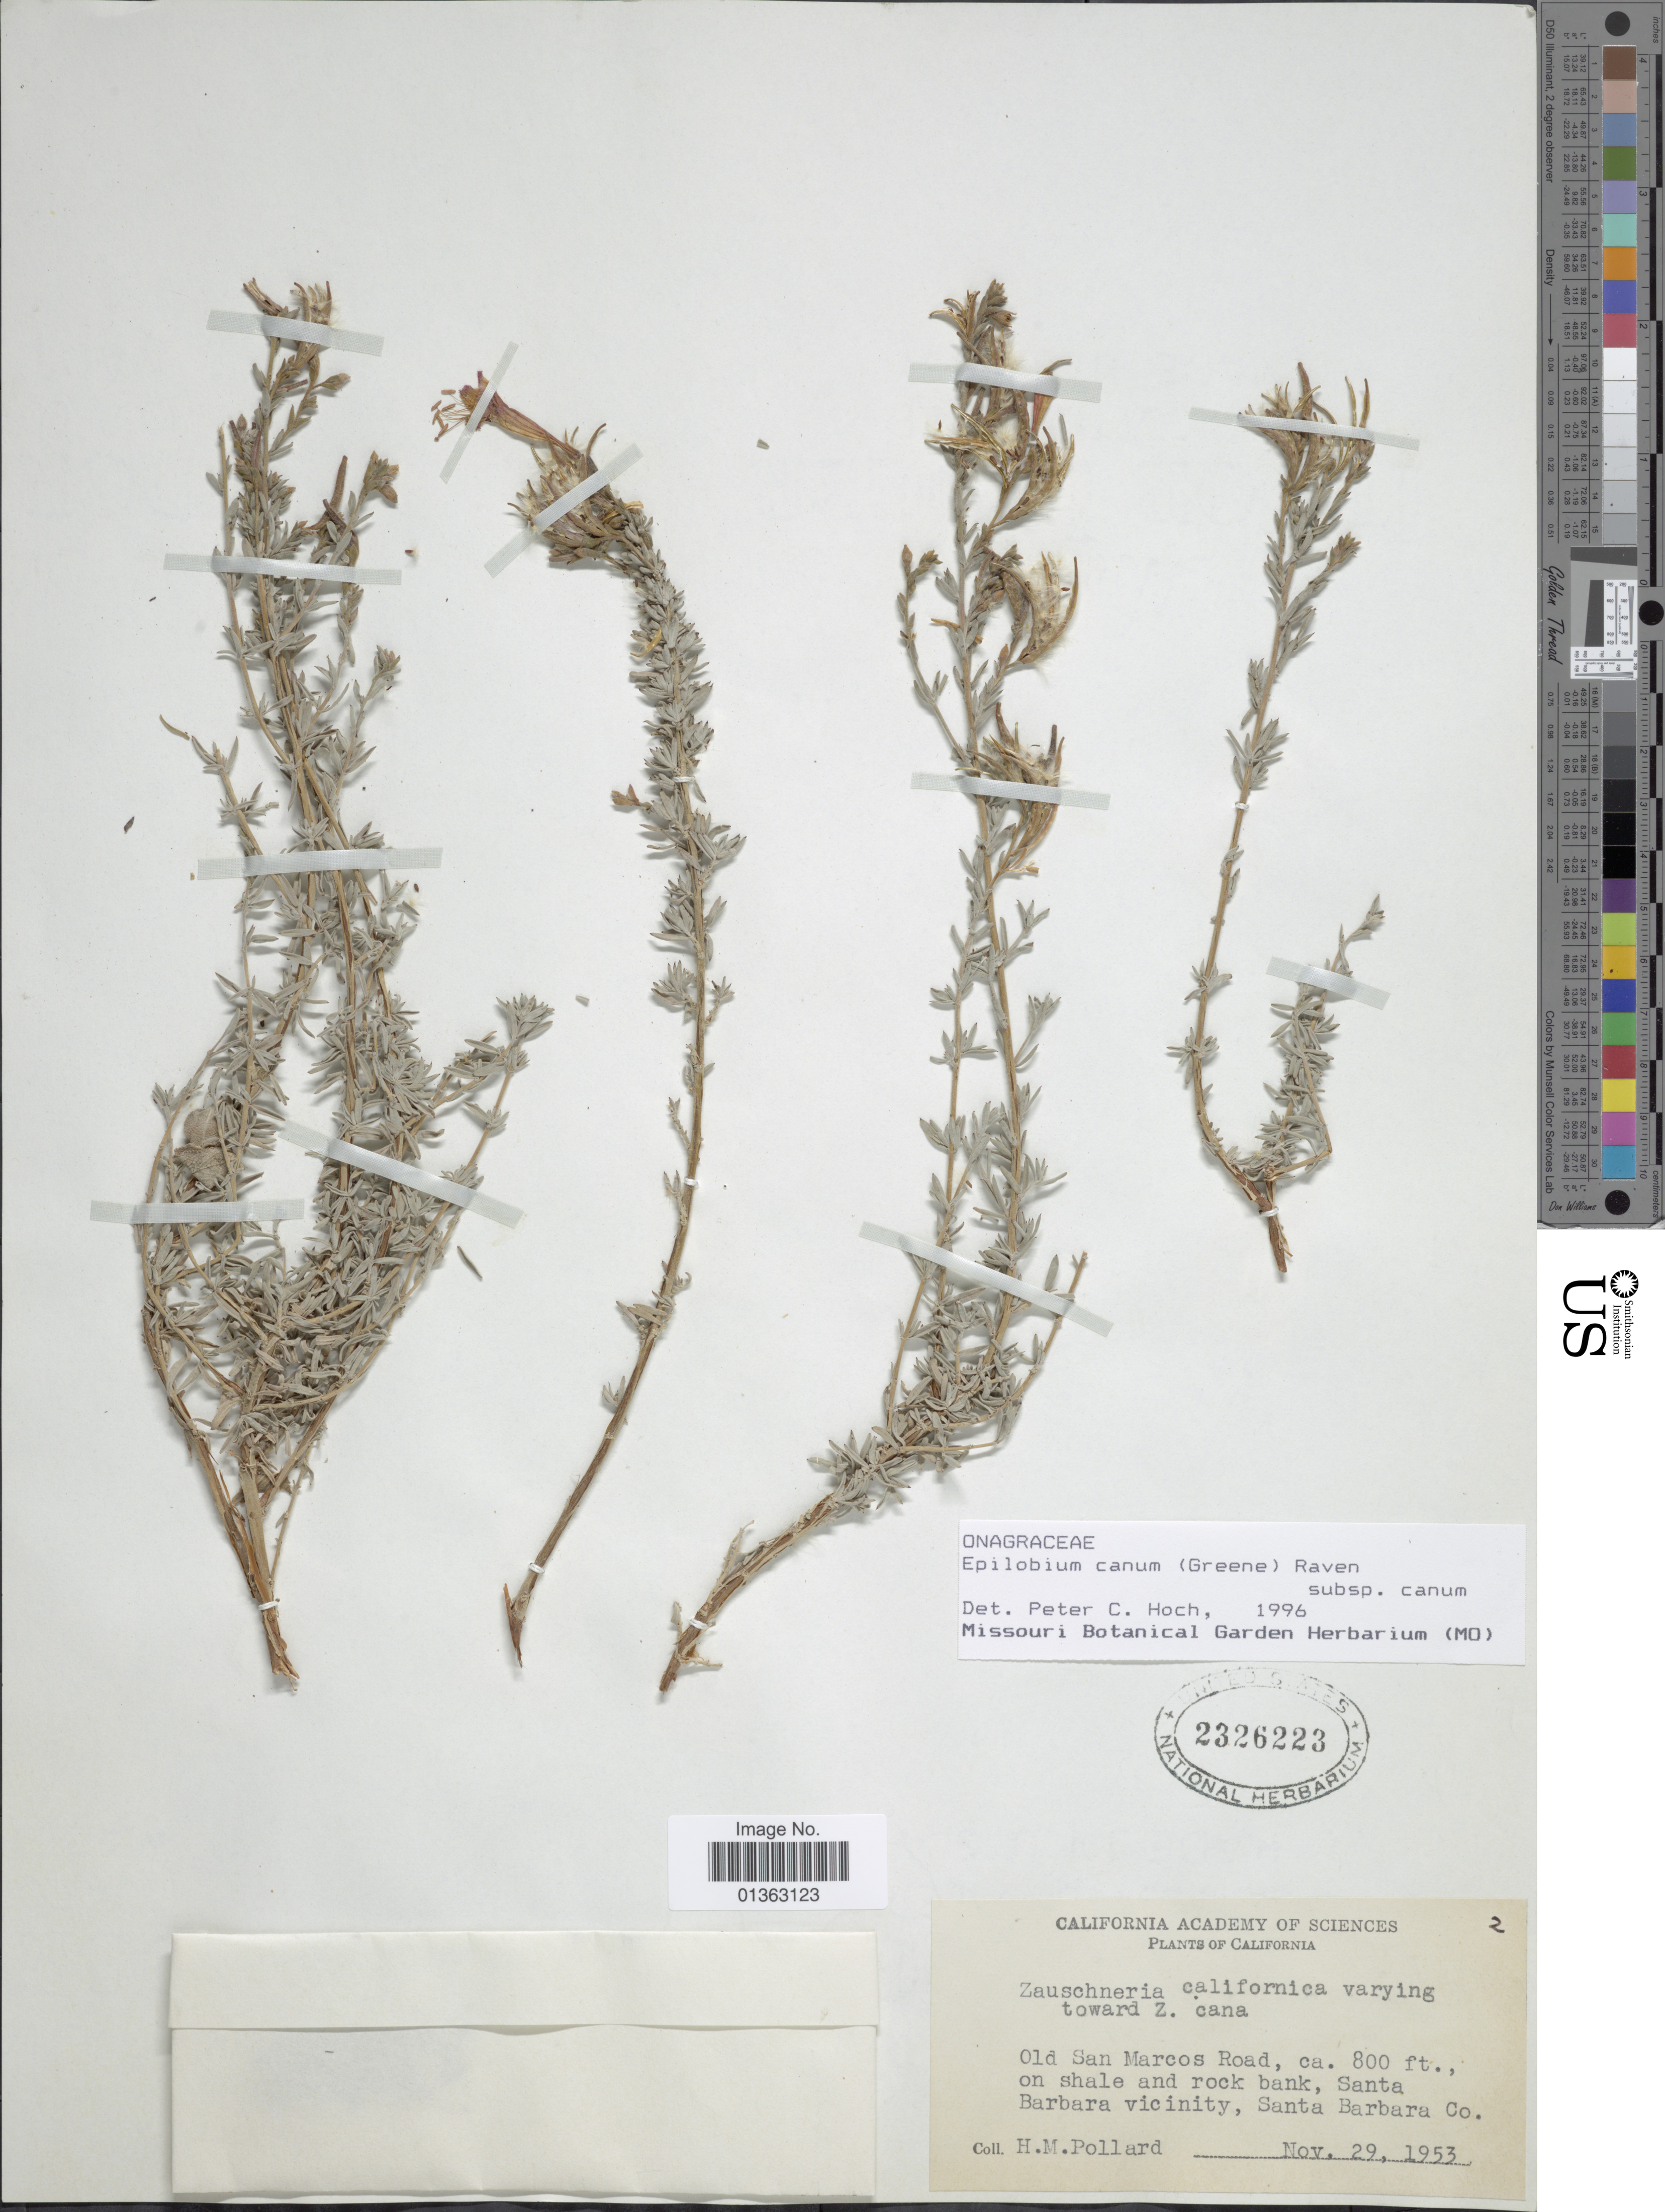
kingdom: Plantae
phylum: Tracheophyta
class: Magnoliopsida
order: Myrtales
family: Onagraceae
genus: Epilobium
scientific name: Epilobium canum subsp. canum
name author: (Greene) P.H. Raven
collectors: H. M. Pollard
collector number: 2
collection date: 1953-11-29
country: United States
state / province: California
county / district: Santa Barbara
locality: Old San Marcos Road, on shale and rock bank, Santa Barbara vicinity, Santa Barbara Co.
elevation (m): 244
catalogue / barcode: US 2326223